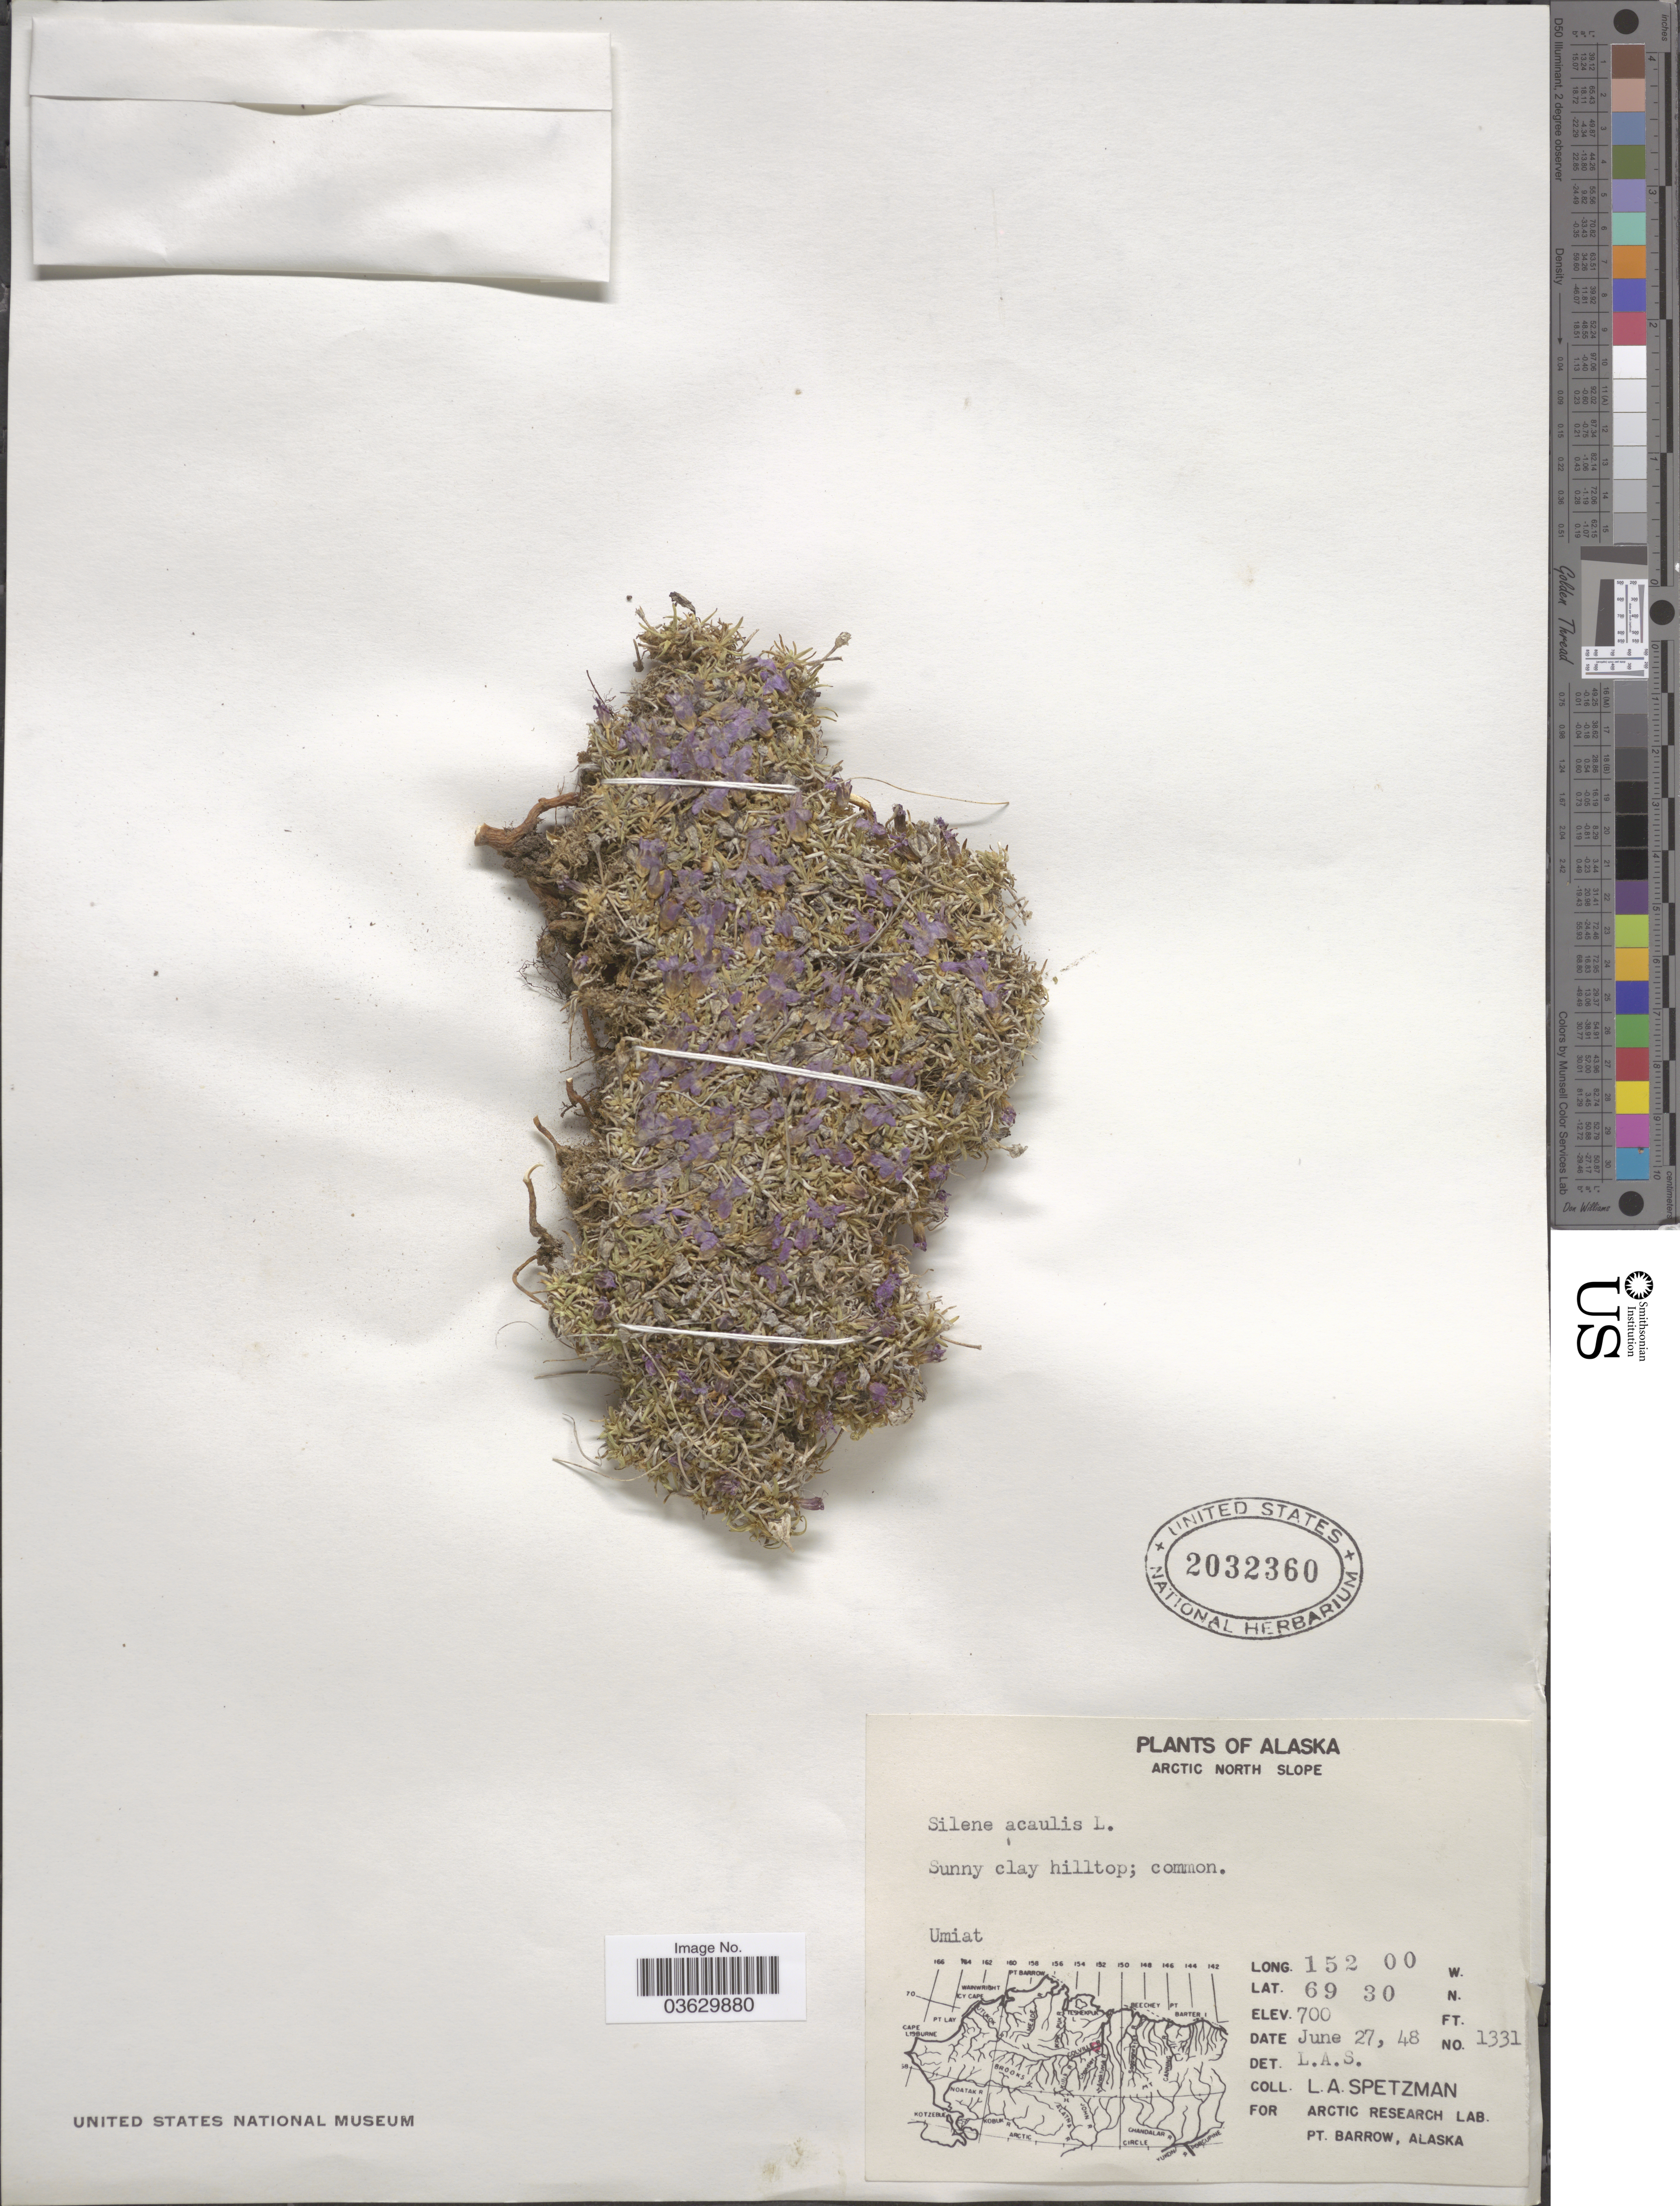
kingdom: Plantae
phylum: Tracheophyta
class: Magnoliopsida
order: Caryophyllales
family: Caryophyllaceae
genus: Silene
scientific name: Silene acaulis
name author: (L.) Jacq.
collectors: L. Spetzman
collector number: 1331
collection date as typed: Transcribed d/m/y: 27/6/48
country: United States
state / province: Alaska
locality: Arctic North Slope. Umiat.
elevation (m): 213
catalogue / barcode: US 2032360